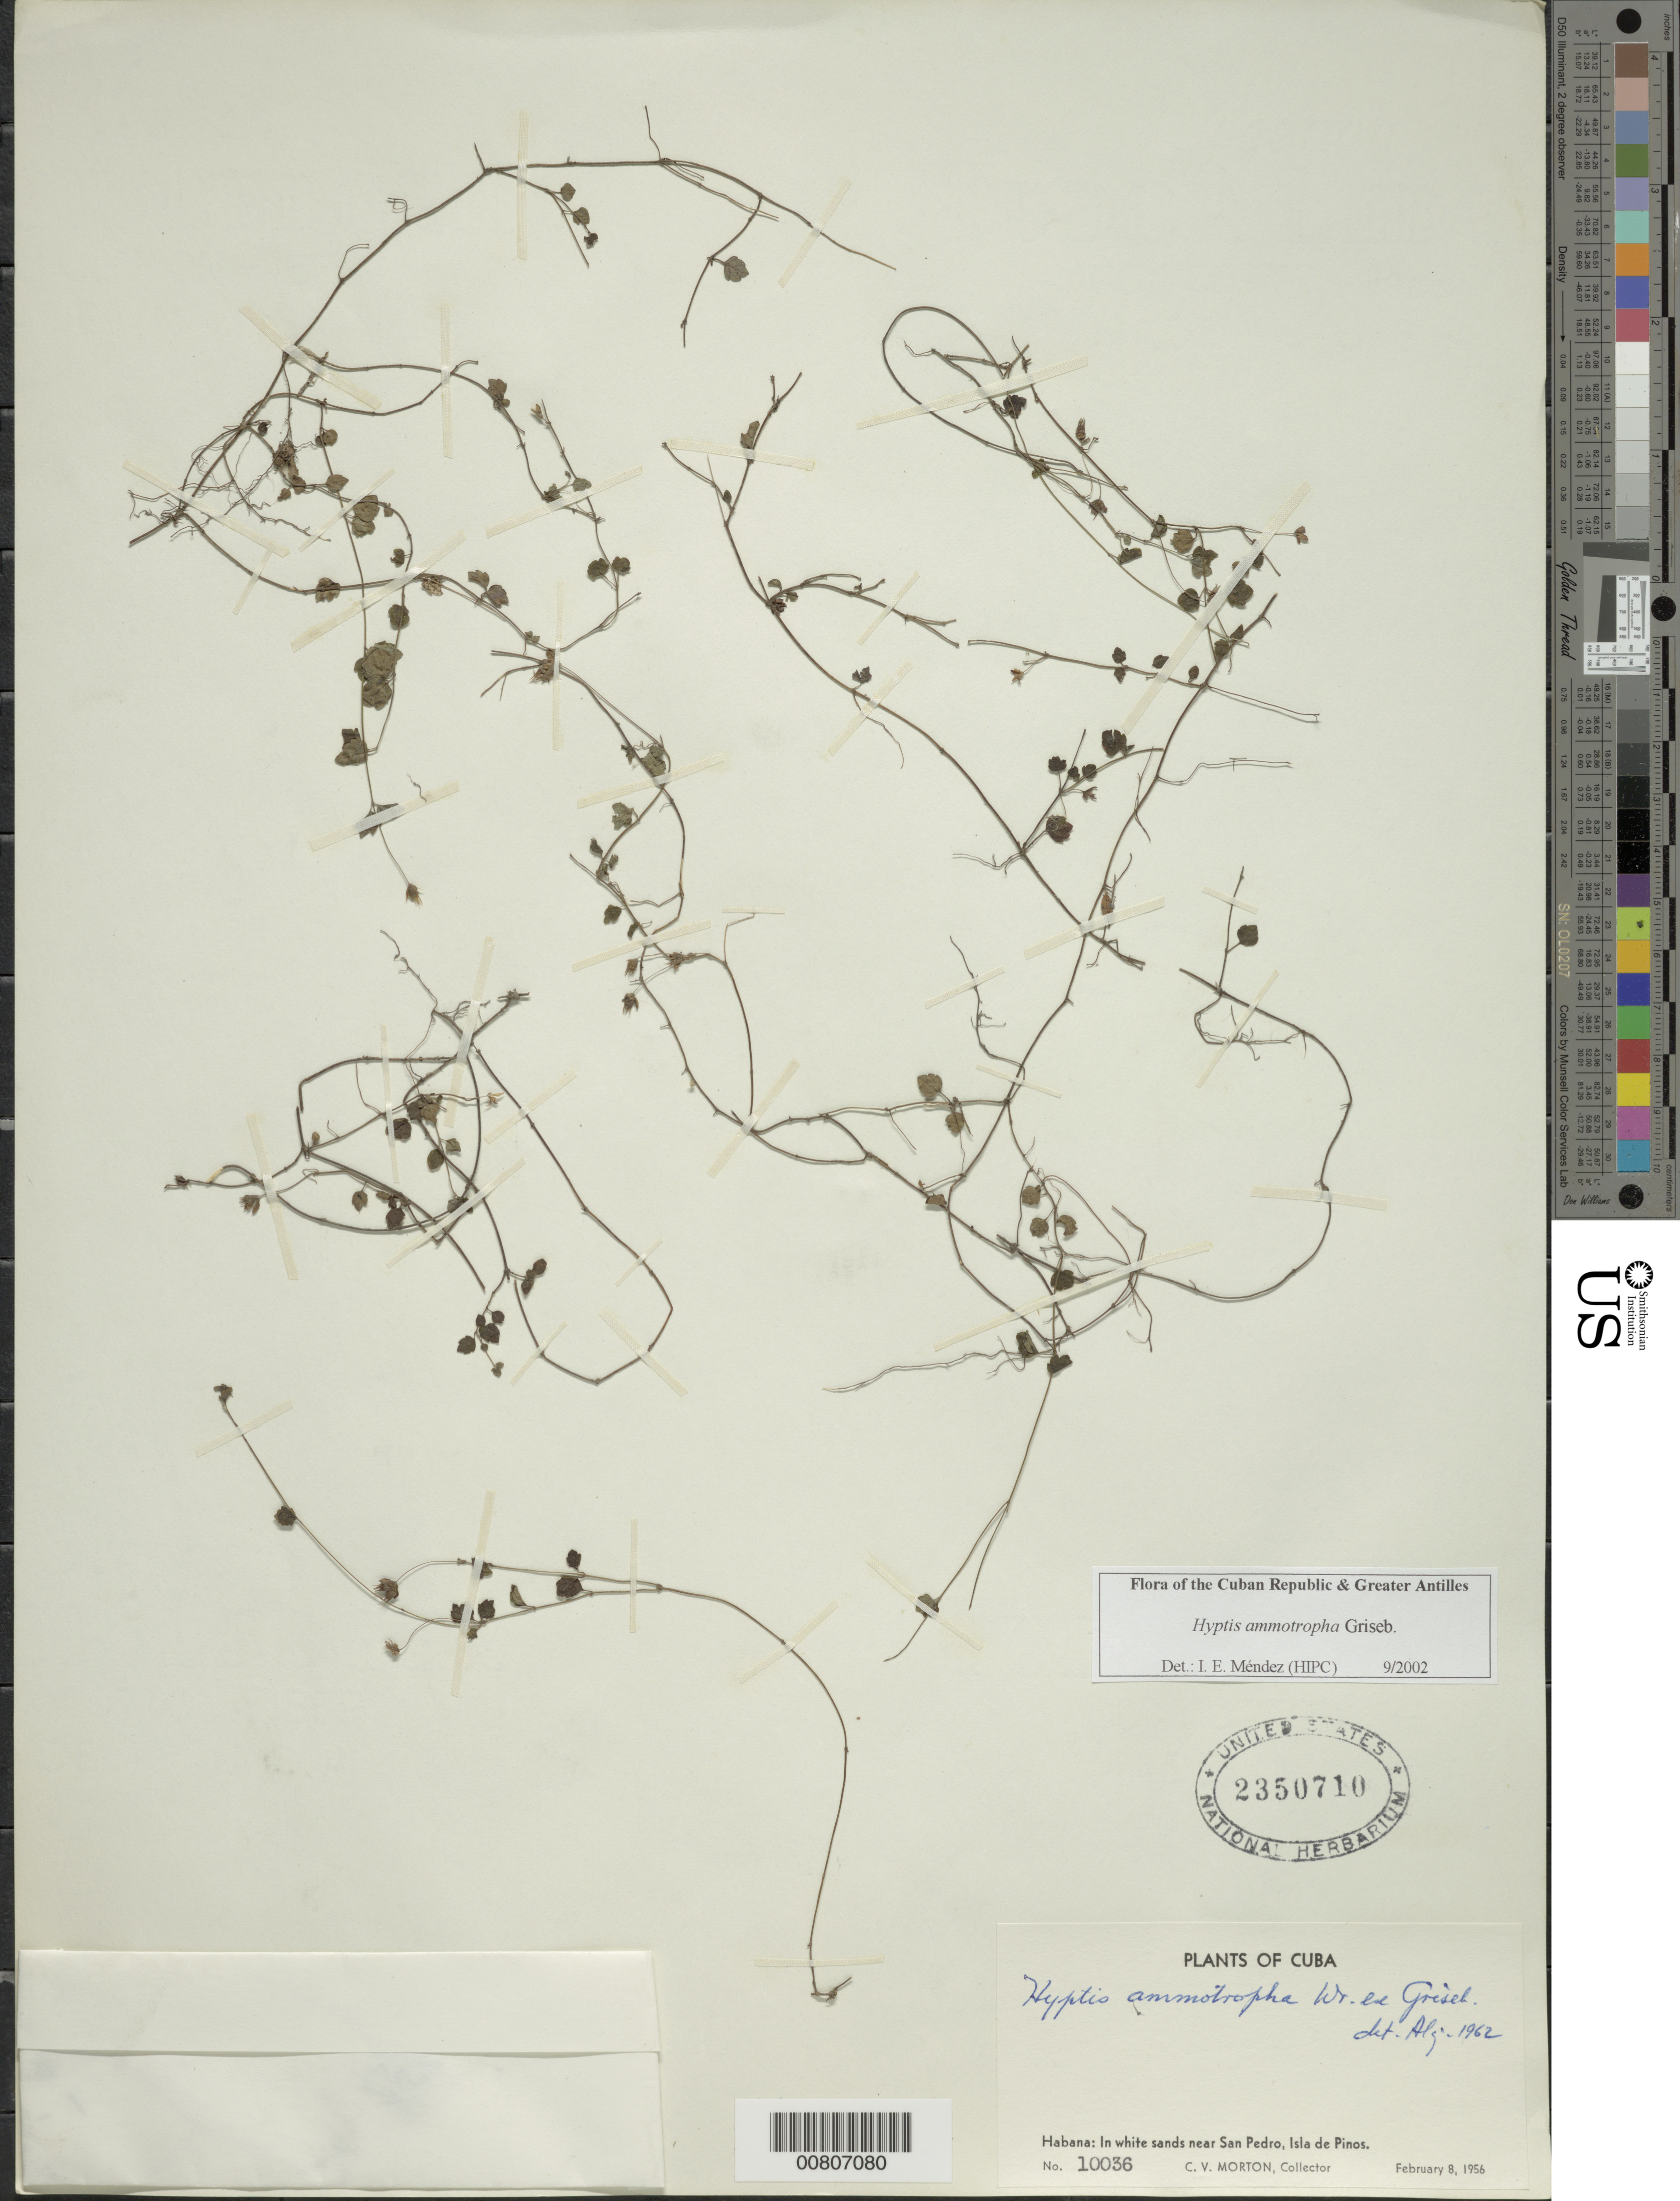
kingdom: Plantae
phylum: Tracheophyta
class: Magnoliopsida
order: Lamiales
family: Lamiaceae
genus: Hyptis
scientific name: Hyptis ammotropha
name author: Griseb.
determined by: Méndez, Isidro E., (HIPC)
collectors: C. V. Morton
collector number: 10036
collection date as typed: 08 Feb 1956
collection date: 1956-02-08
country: Cuba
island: Isla de la Juventud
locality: Isle of Pines, near San Pedro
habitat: White sands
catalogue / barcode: US 2350710